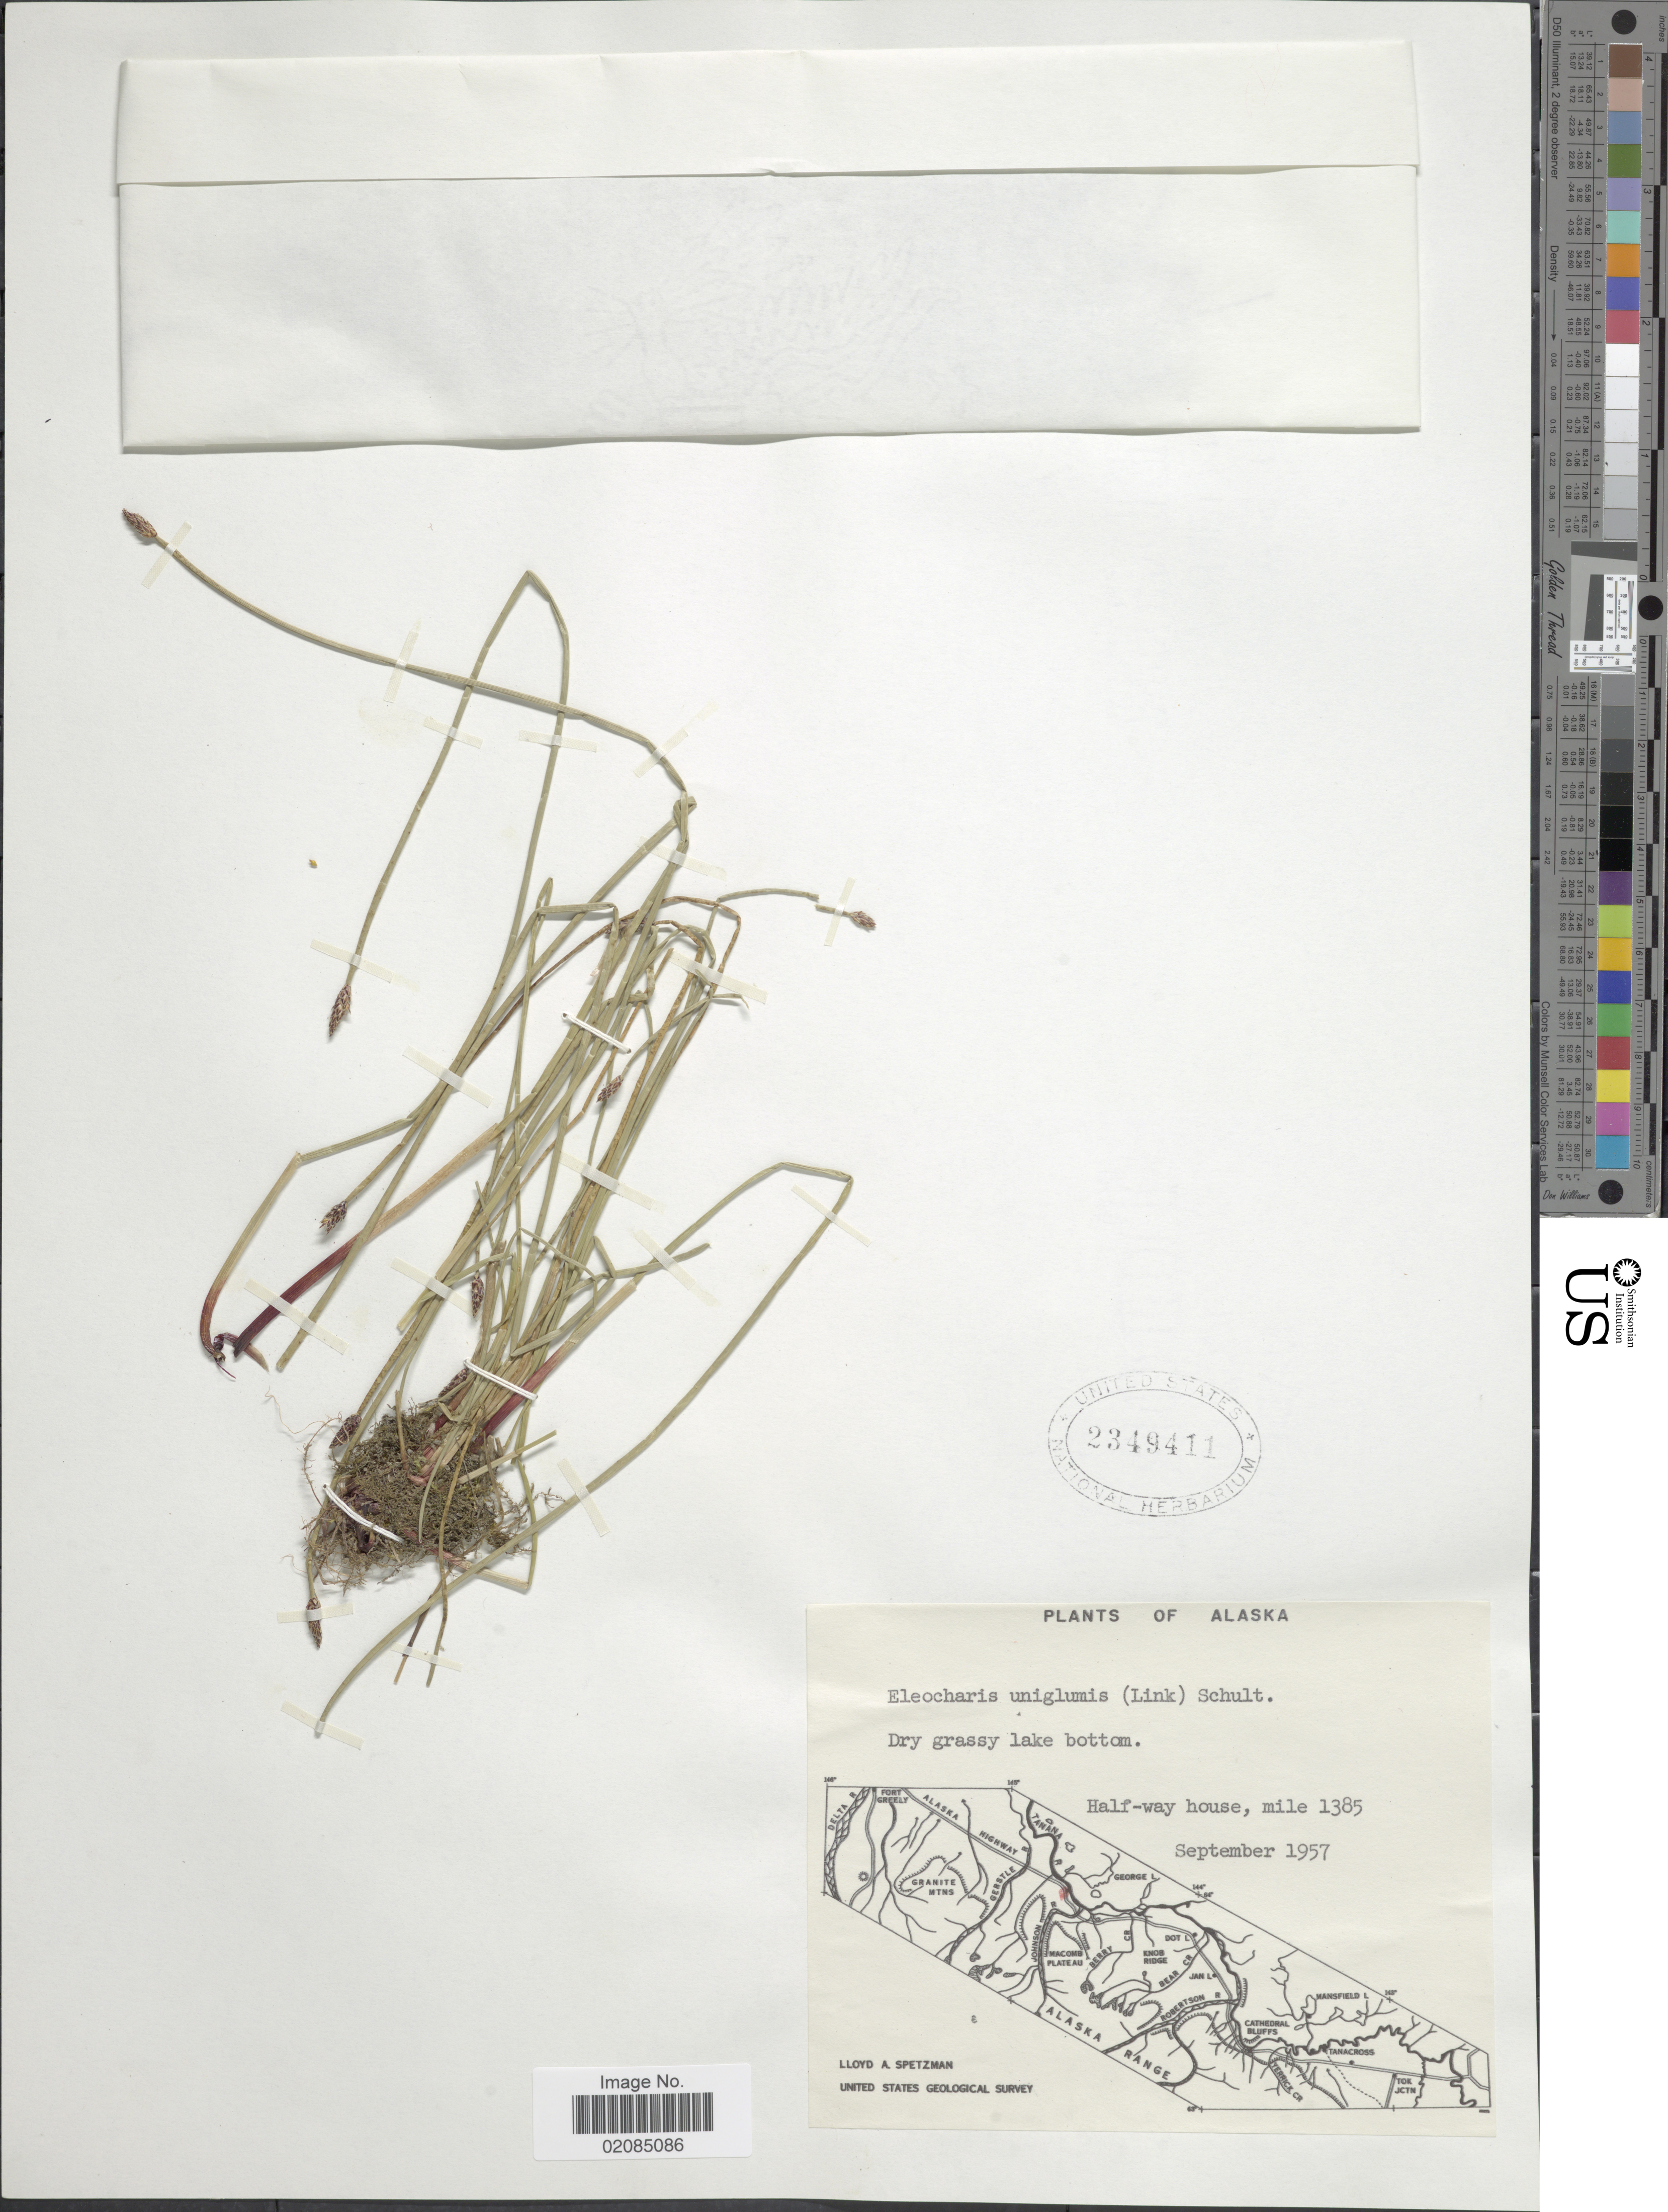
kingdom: Plantae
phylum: Tracheophyta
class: Liliopsida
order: Poales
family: Cyperaceae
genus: Eleocharis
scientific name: Eleocharis uniglumis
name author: (Link) Schult.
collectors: L. Spetzman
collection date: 1957-09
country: United States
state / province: Alaska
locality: Half-way house, mile 1385.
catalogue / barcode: US 2349411